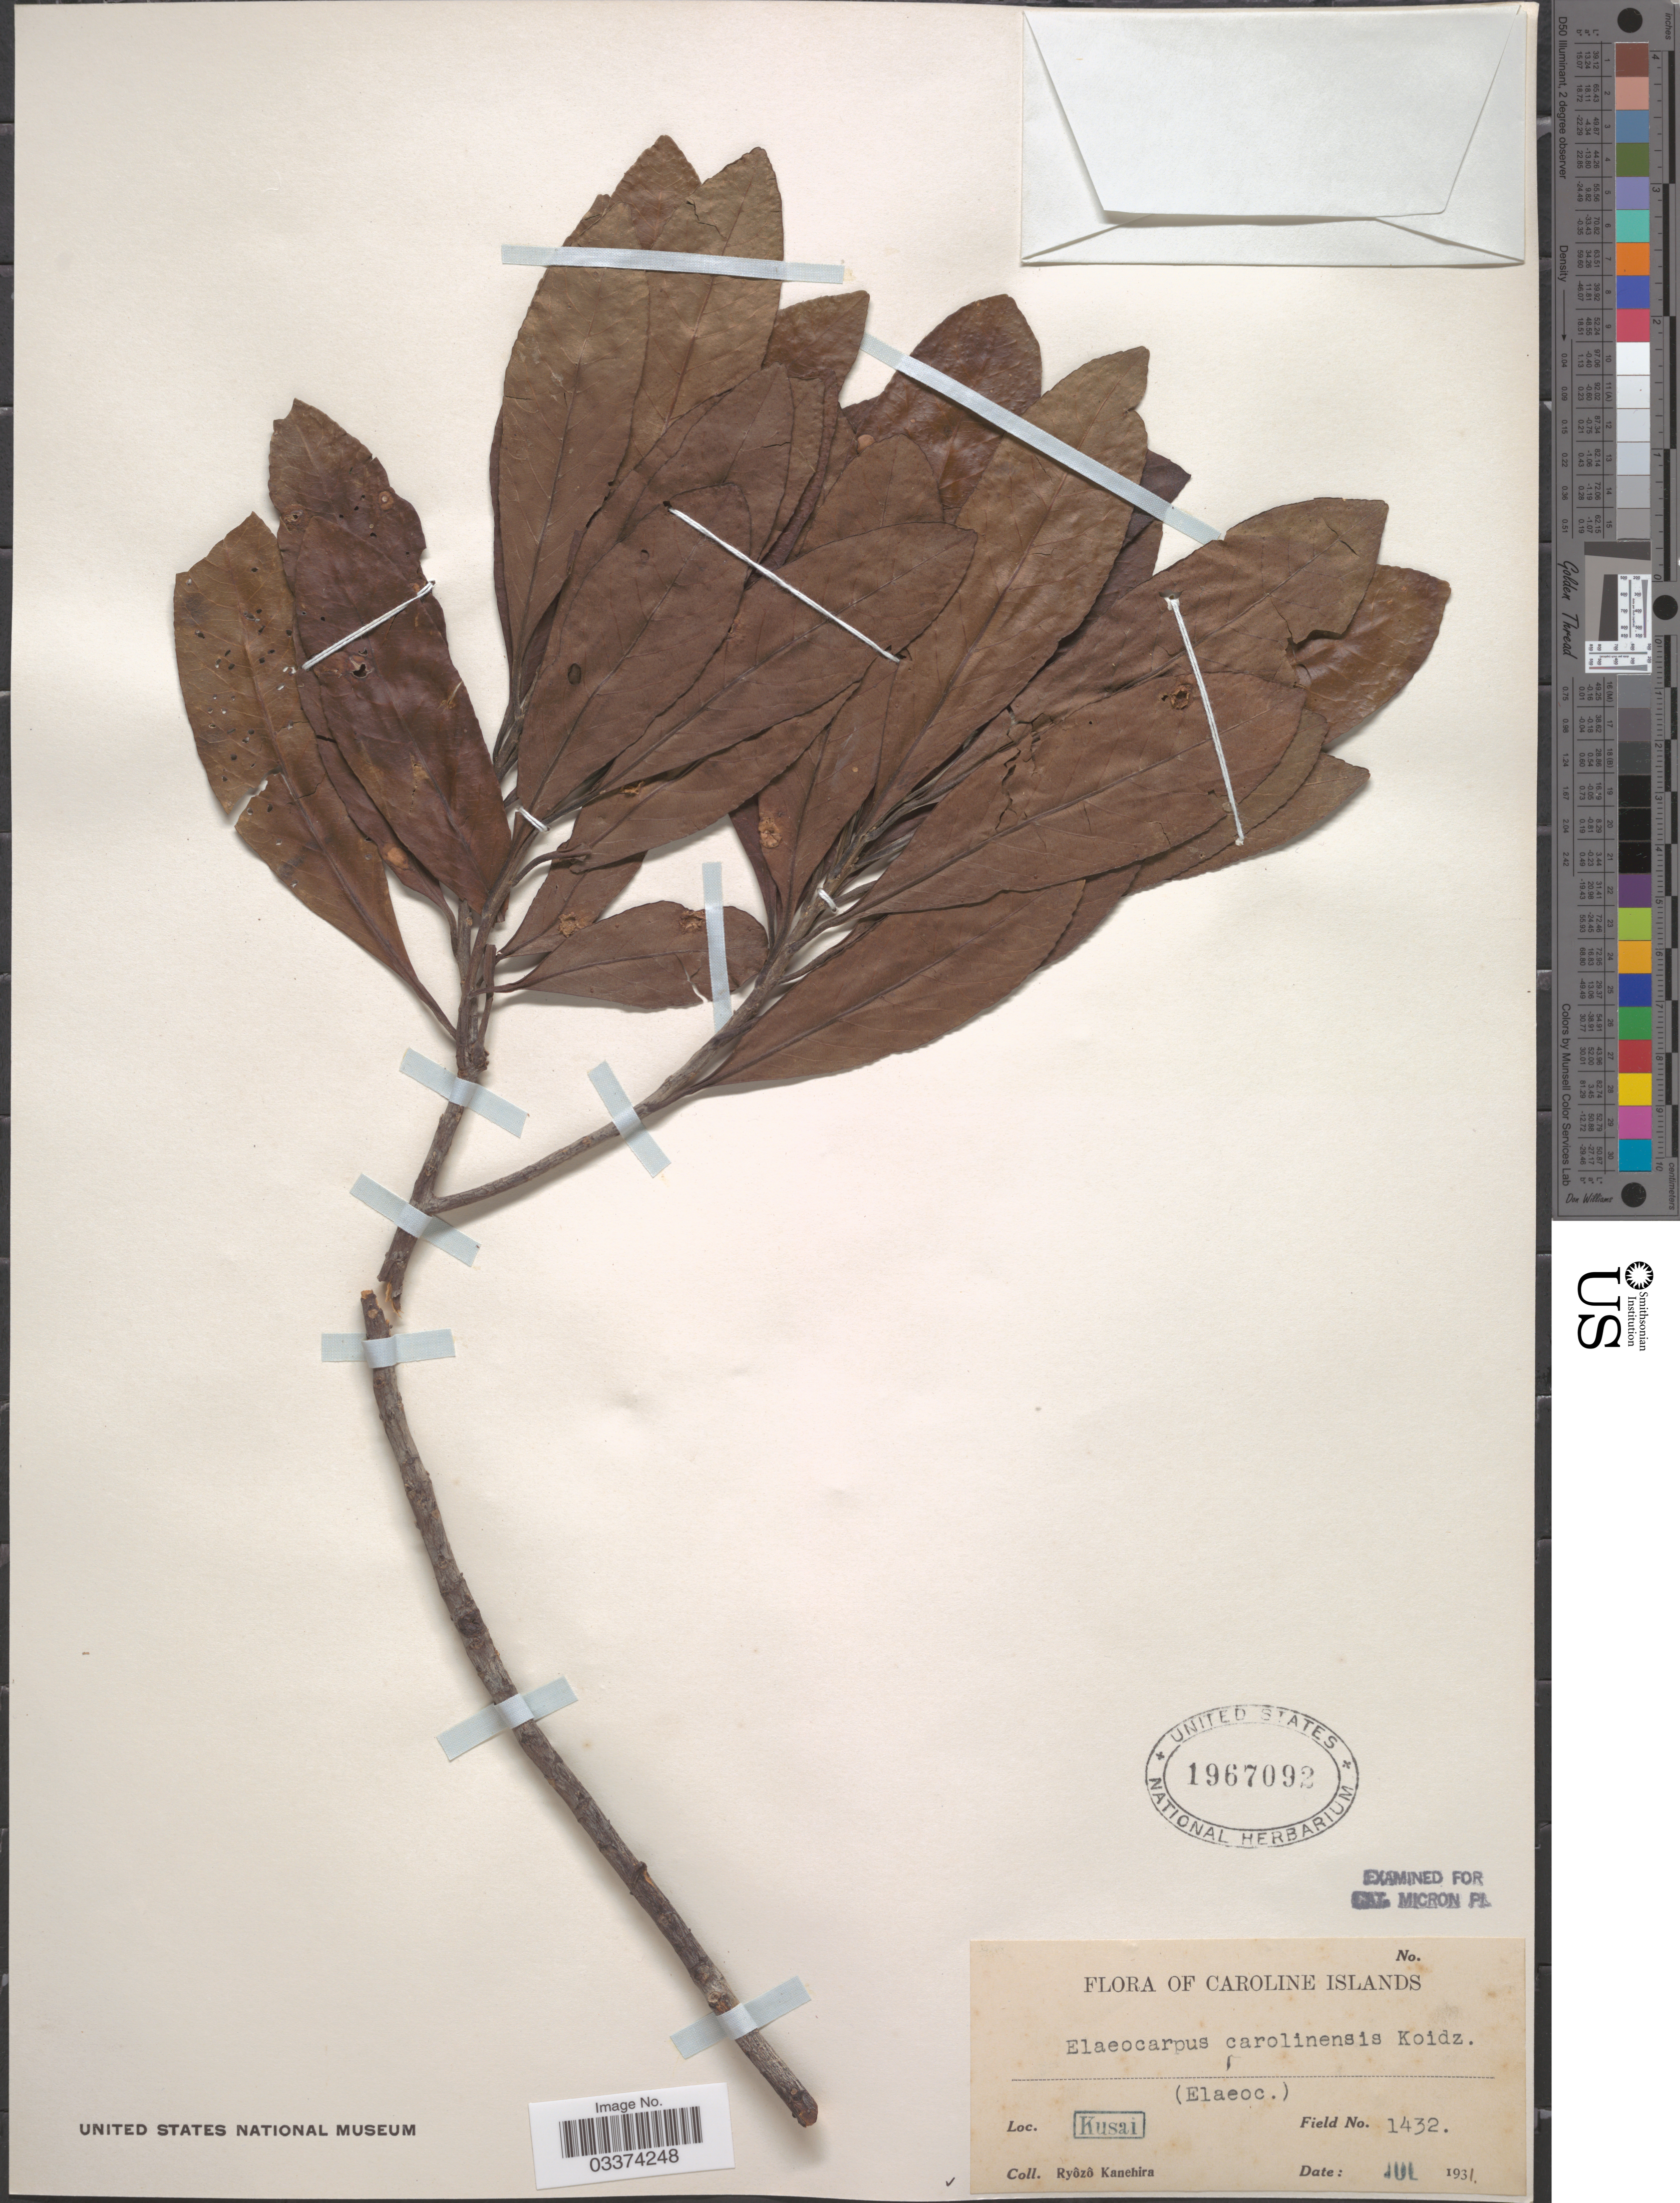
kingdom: Plantae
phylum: Tracheophyta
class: Magnoliopsida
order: Oxalidales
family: Elaeocarpaceae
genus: Elaeocarpus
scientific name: Elaeocarpus carolinensis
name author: Koidz.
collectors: R. Kanehira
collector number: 1432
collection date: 1931-07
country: Micronesia, Federated States of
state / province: Kosrae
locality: Caroline Islands. Kusai.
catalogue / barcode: US 1967092